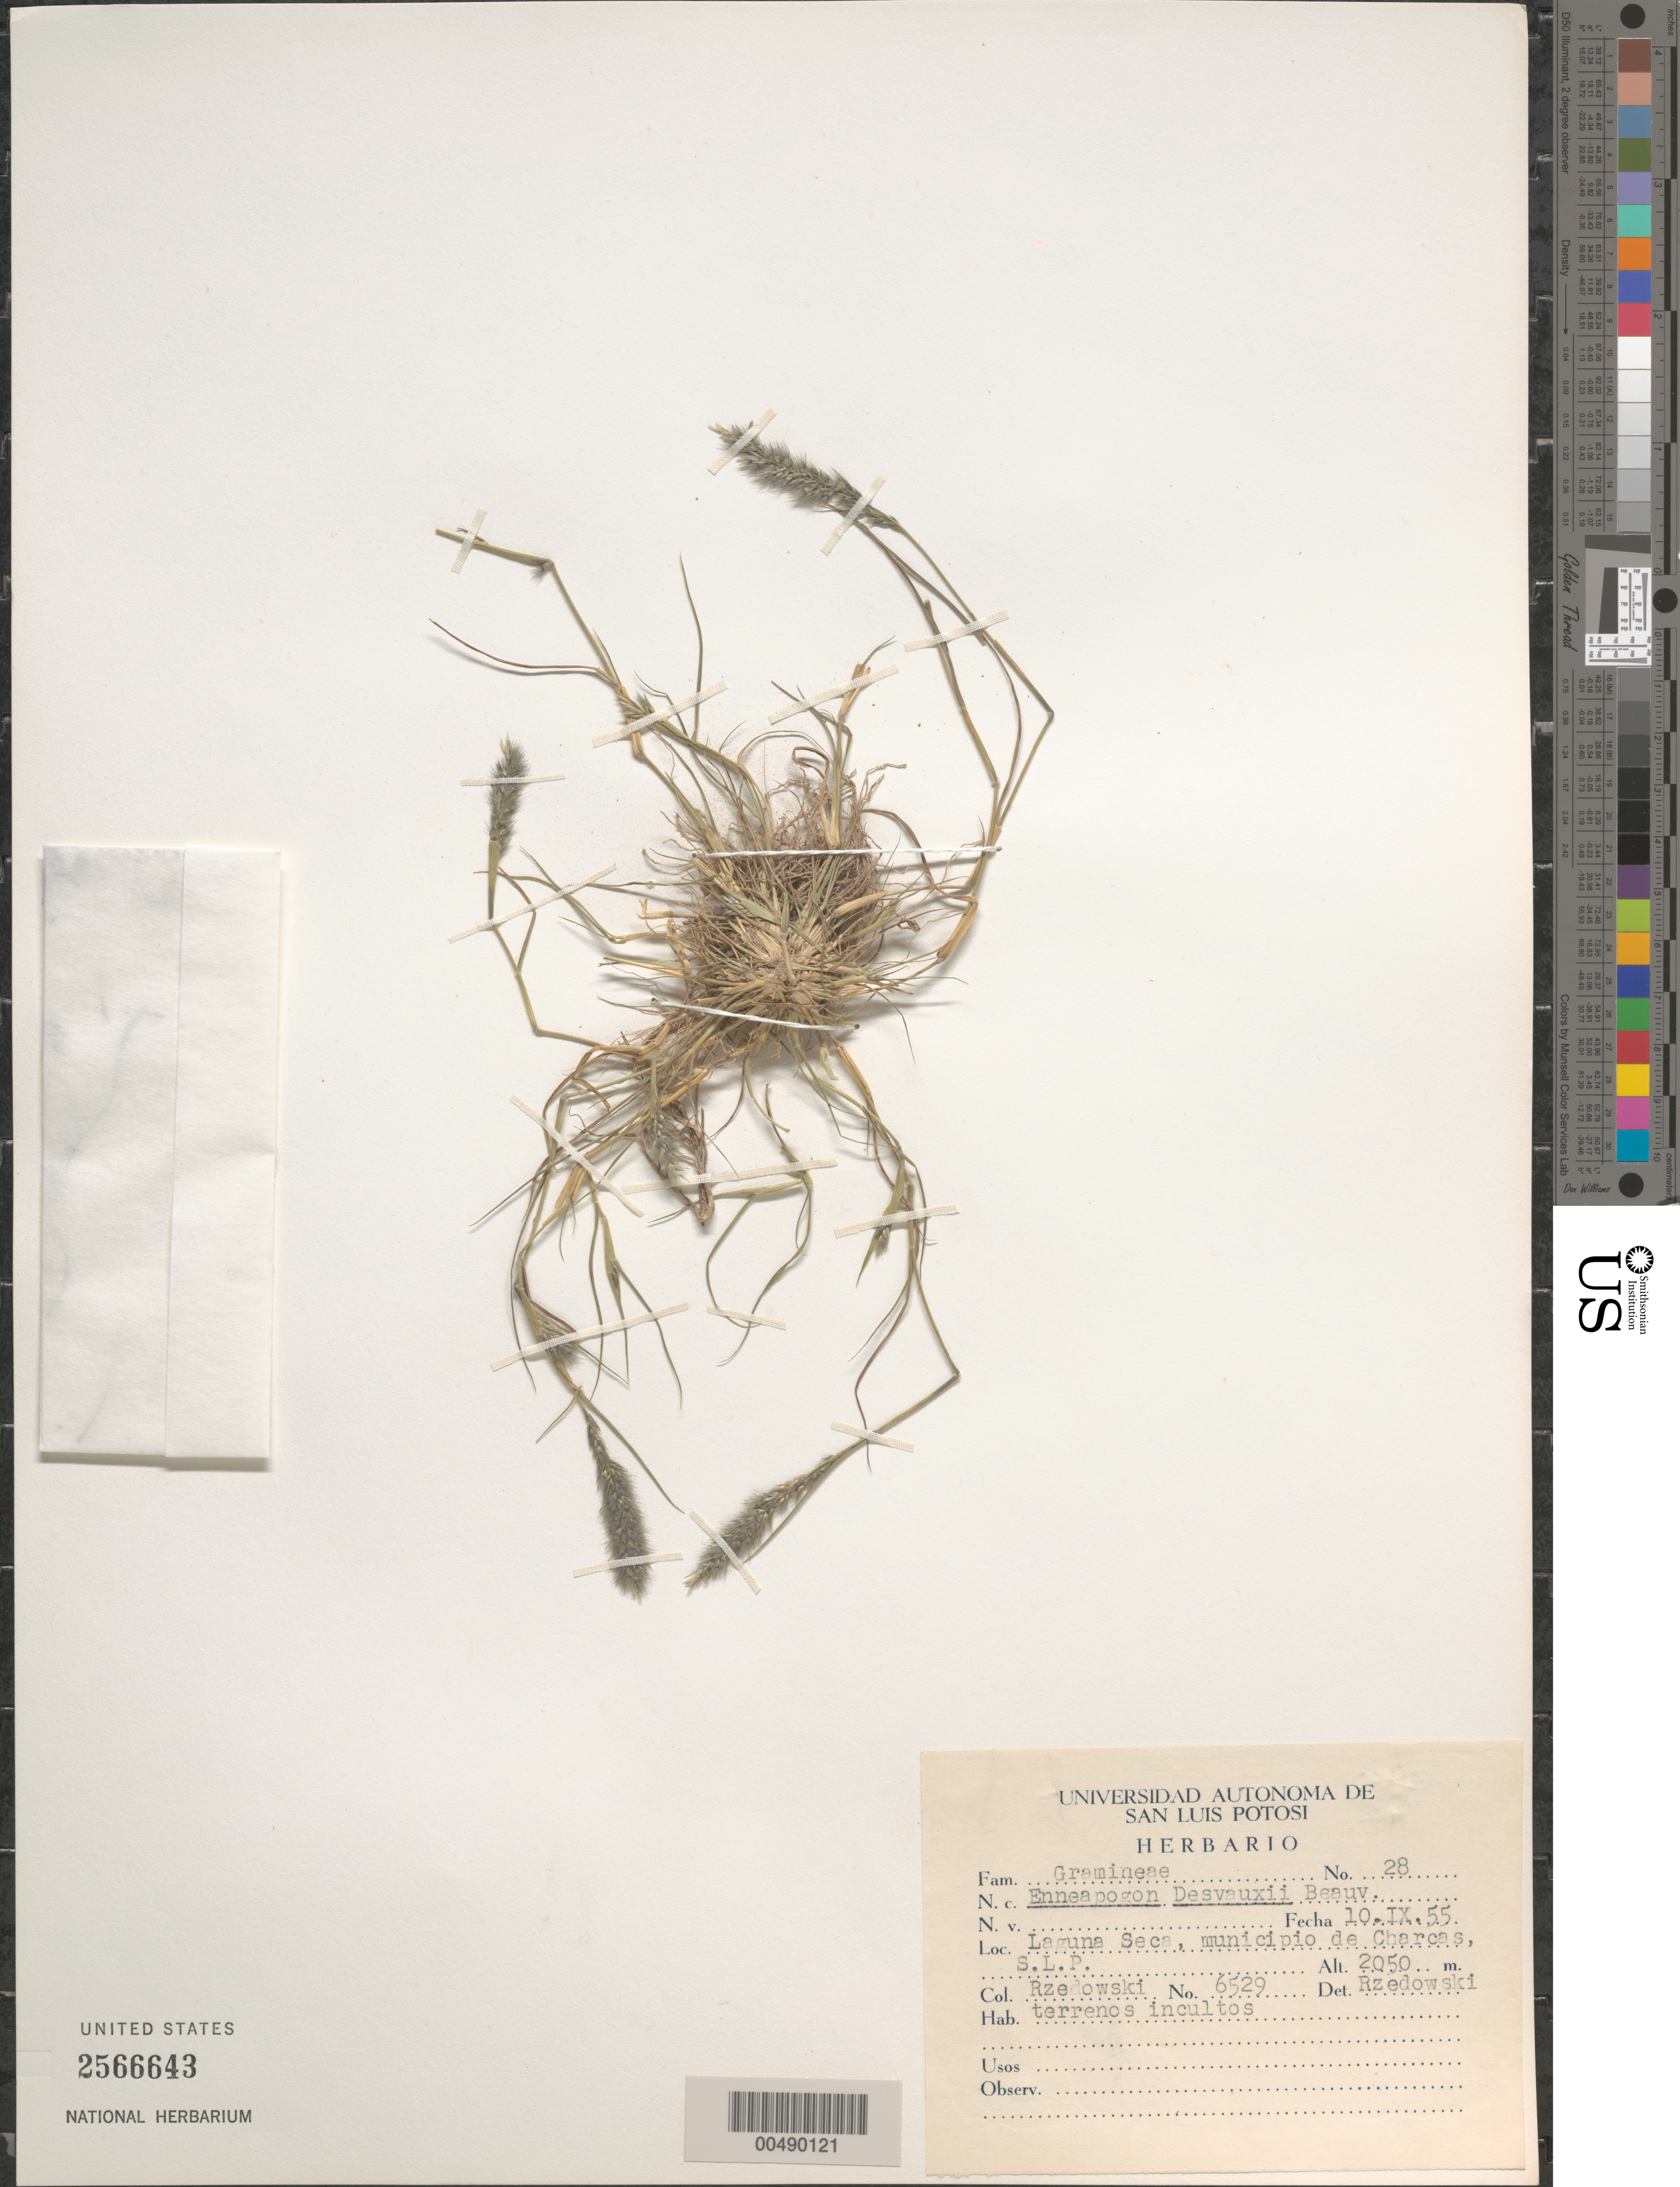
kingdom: Plantae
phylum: Tracheophyta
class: Liliopsida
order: Poales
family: Poaceae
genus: Enneapogon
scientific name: Enneapogon desvauxii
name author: P. Beauv.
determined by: Rzedowski, J.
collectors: J. Rzedowski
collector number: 6529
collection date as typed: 10 Sep 1955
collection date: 1955-09-10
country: Mexico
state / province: San Luis Potosi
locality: Laguna Seca, Charcas Mun.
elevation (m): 2050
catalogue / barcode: US 2566643